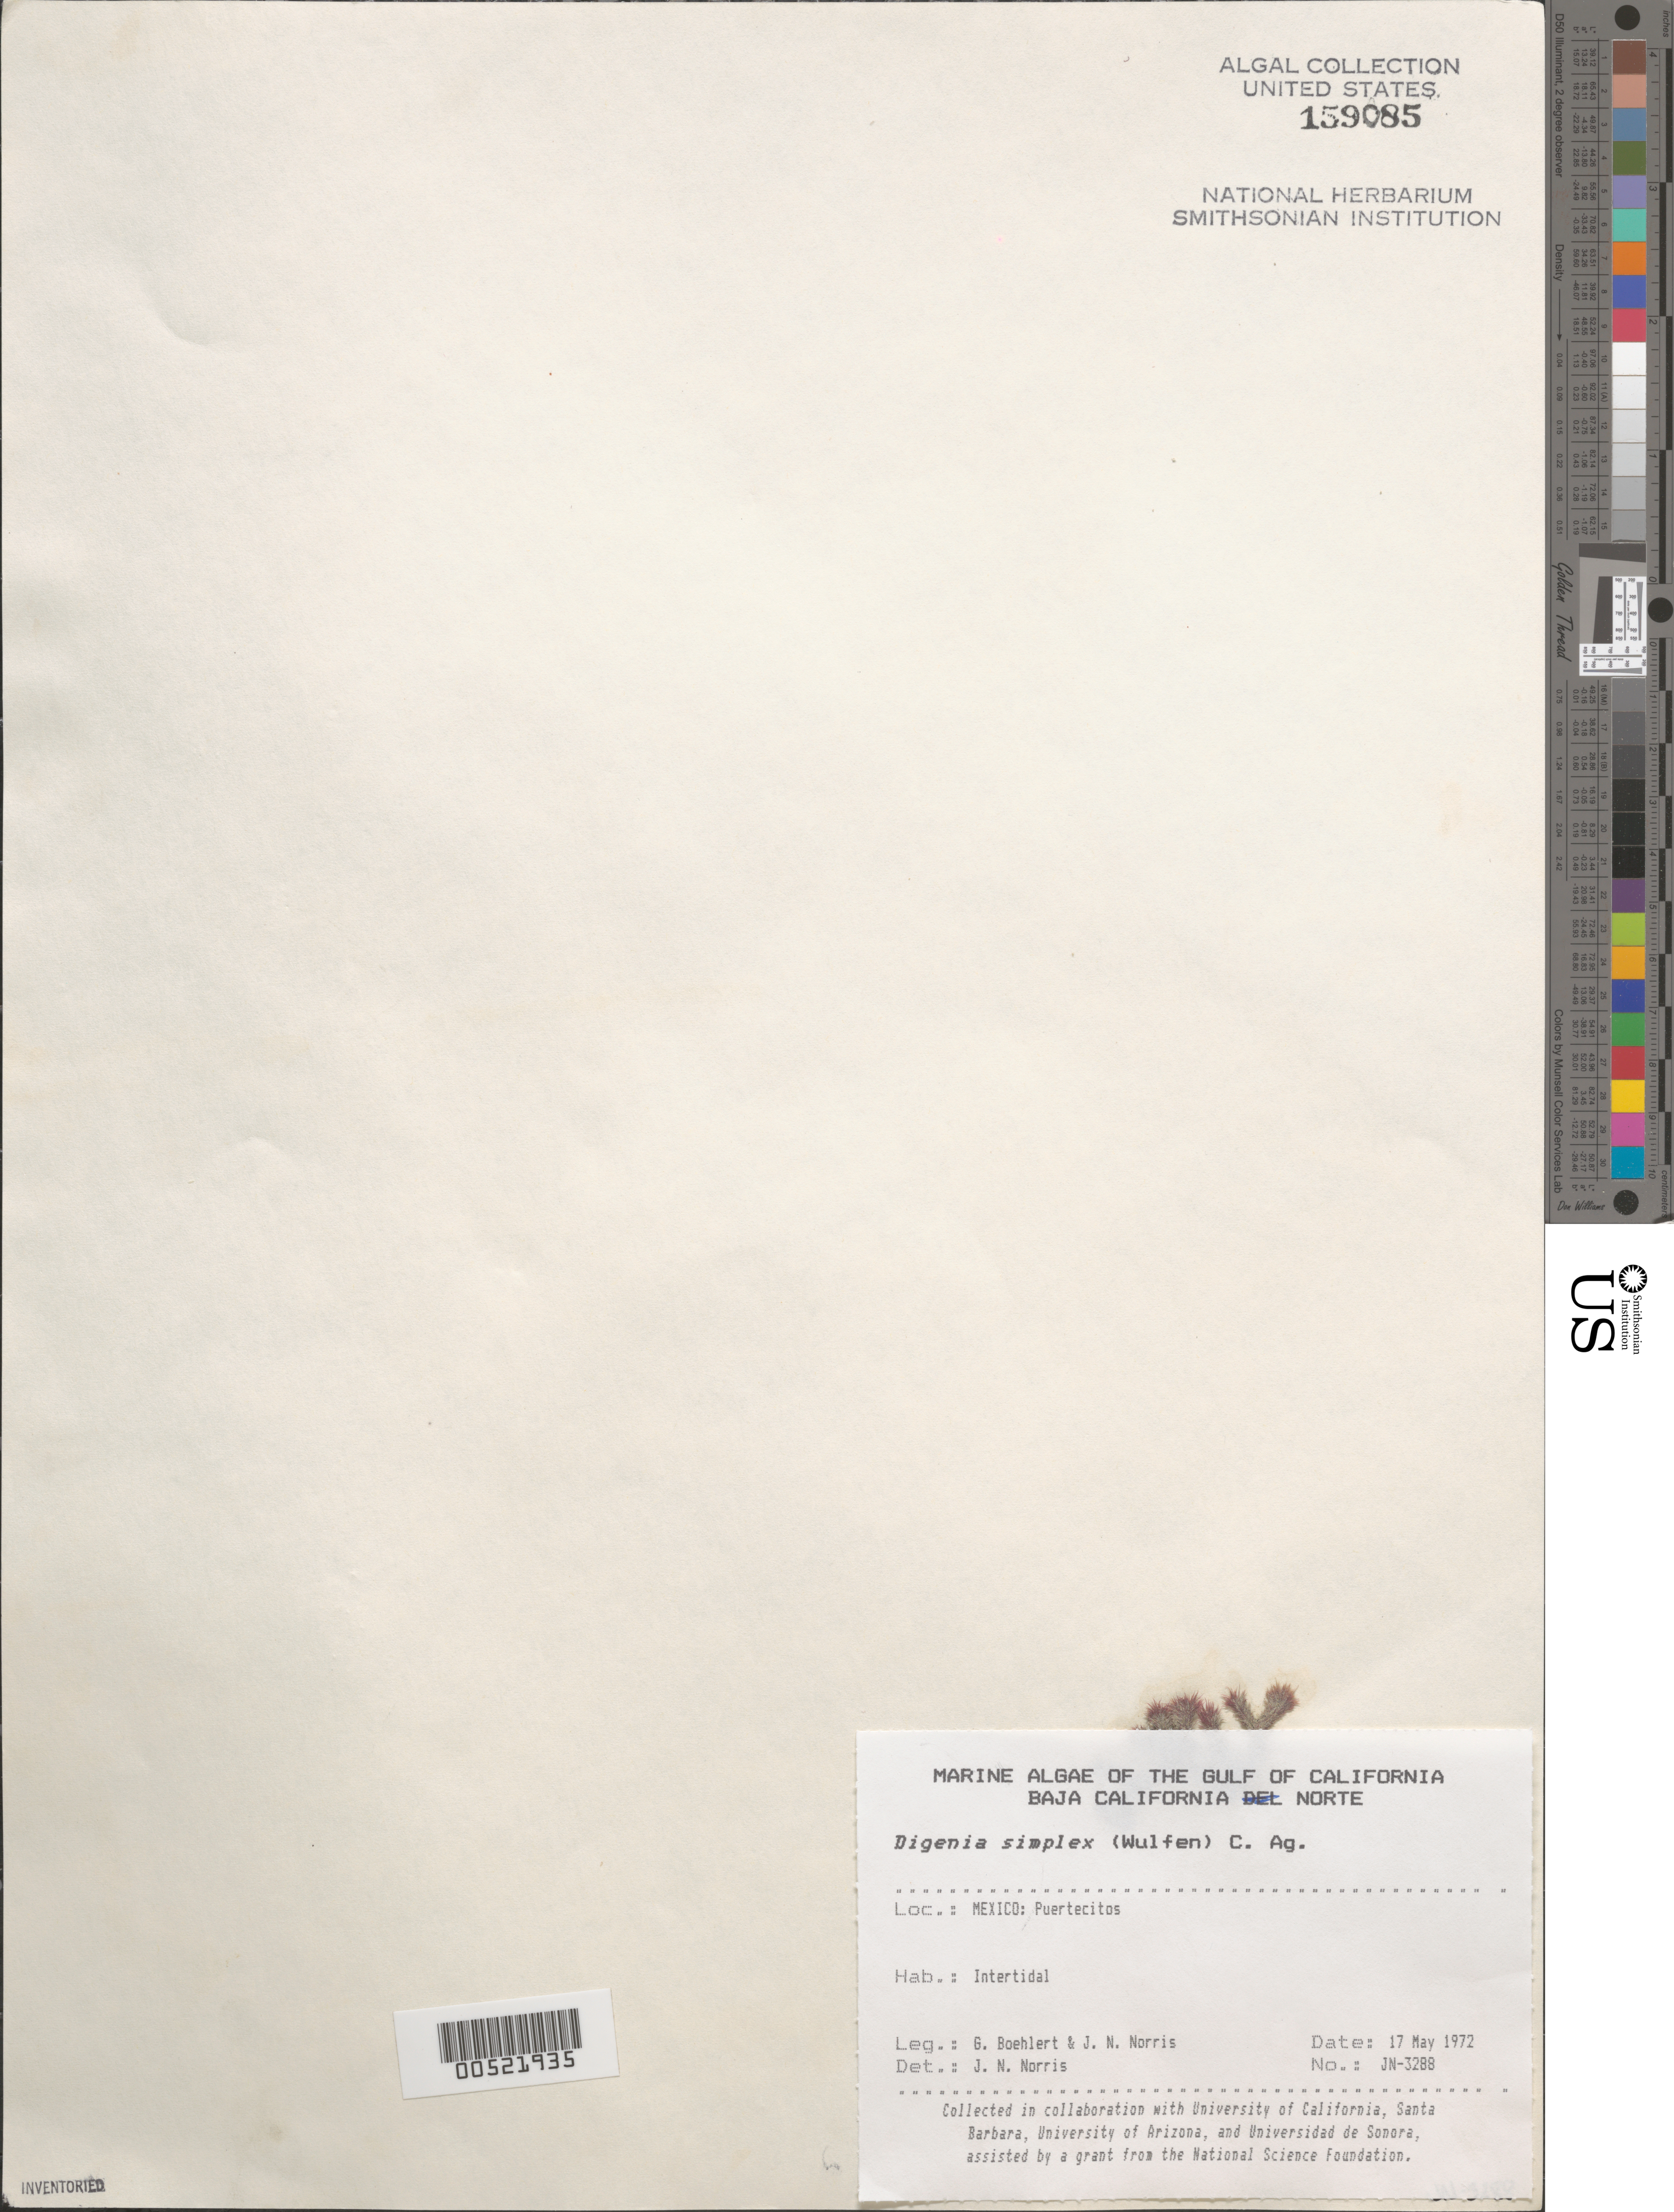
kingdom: Plantae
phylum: Rhodophyta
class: Florideophyceae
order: Ceramiales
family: Rhodomelaceae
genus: Digenea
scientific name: Digenea simplex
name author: (Wulfen) C. Agardh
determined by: Norris, James N.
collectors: J. N. Norris & G. Boehlert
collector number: JN-3288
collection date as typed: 17 May 1972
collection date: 1972-05-17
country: Mexico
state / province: Baja California Norte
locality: Puertecitos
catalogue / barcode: US 159085